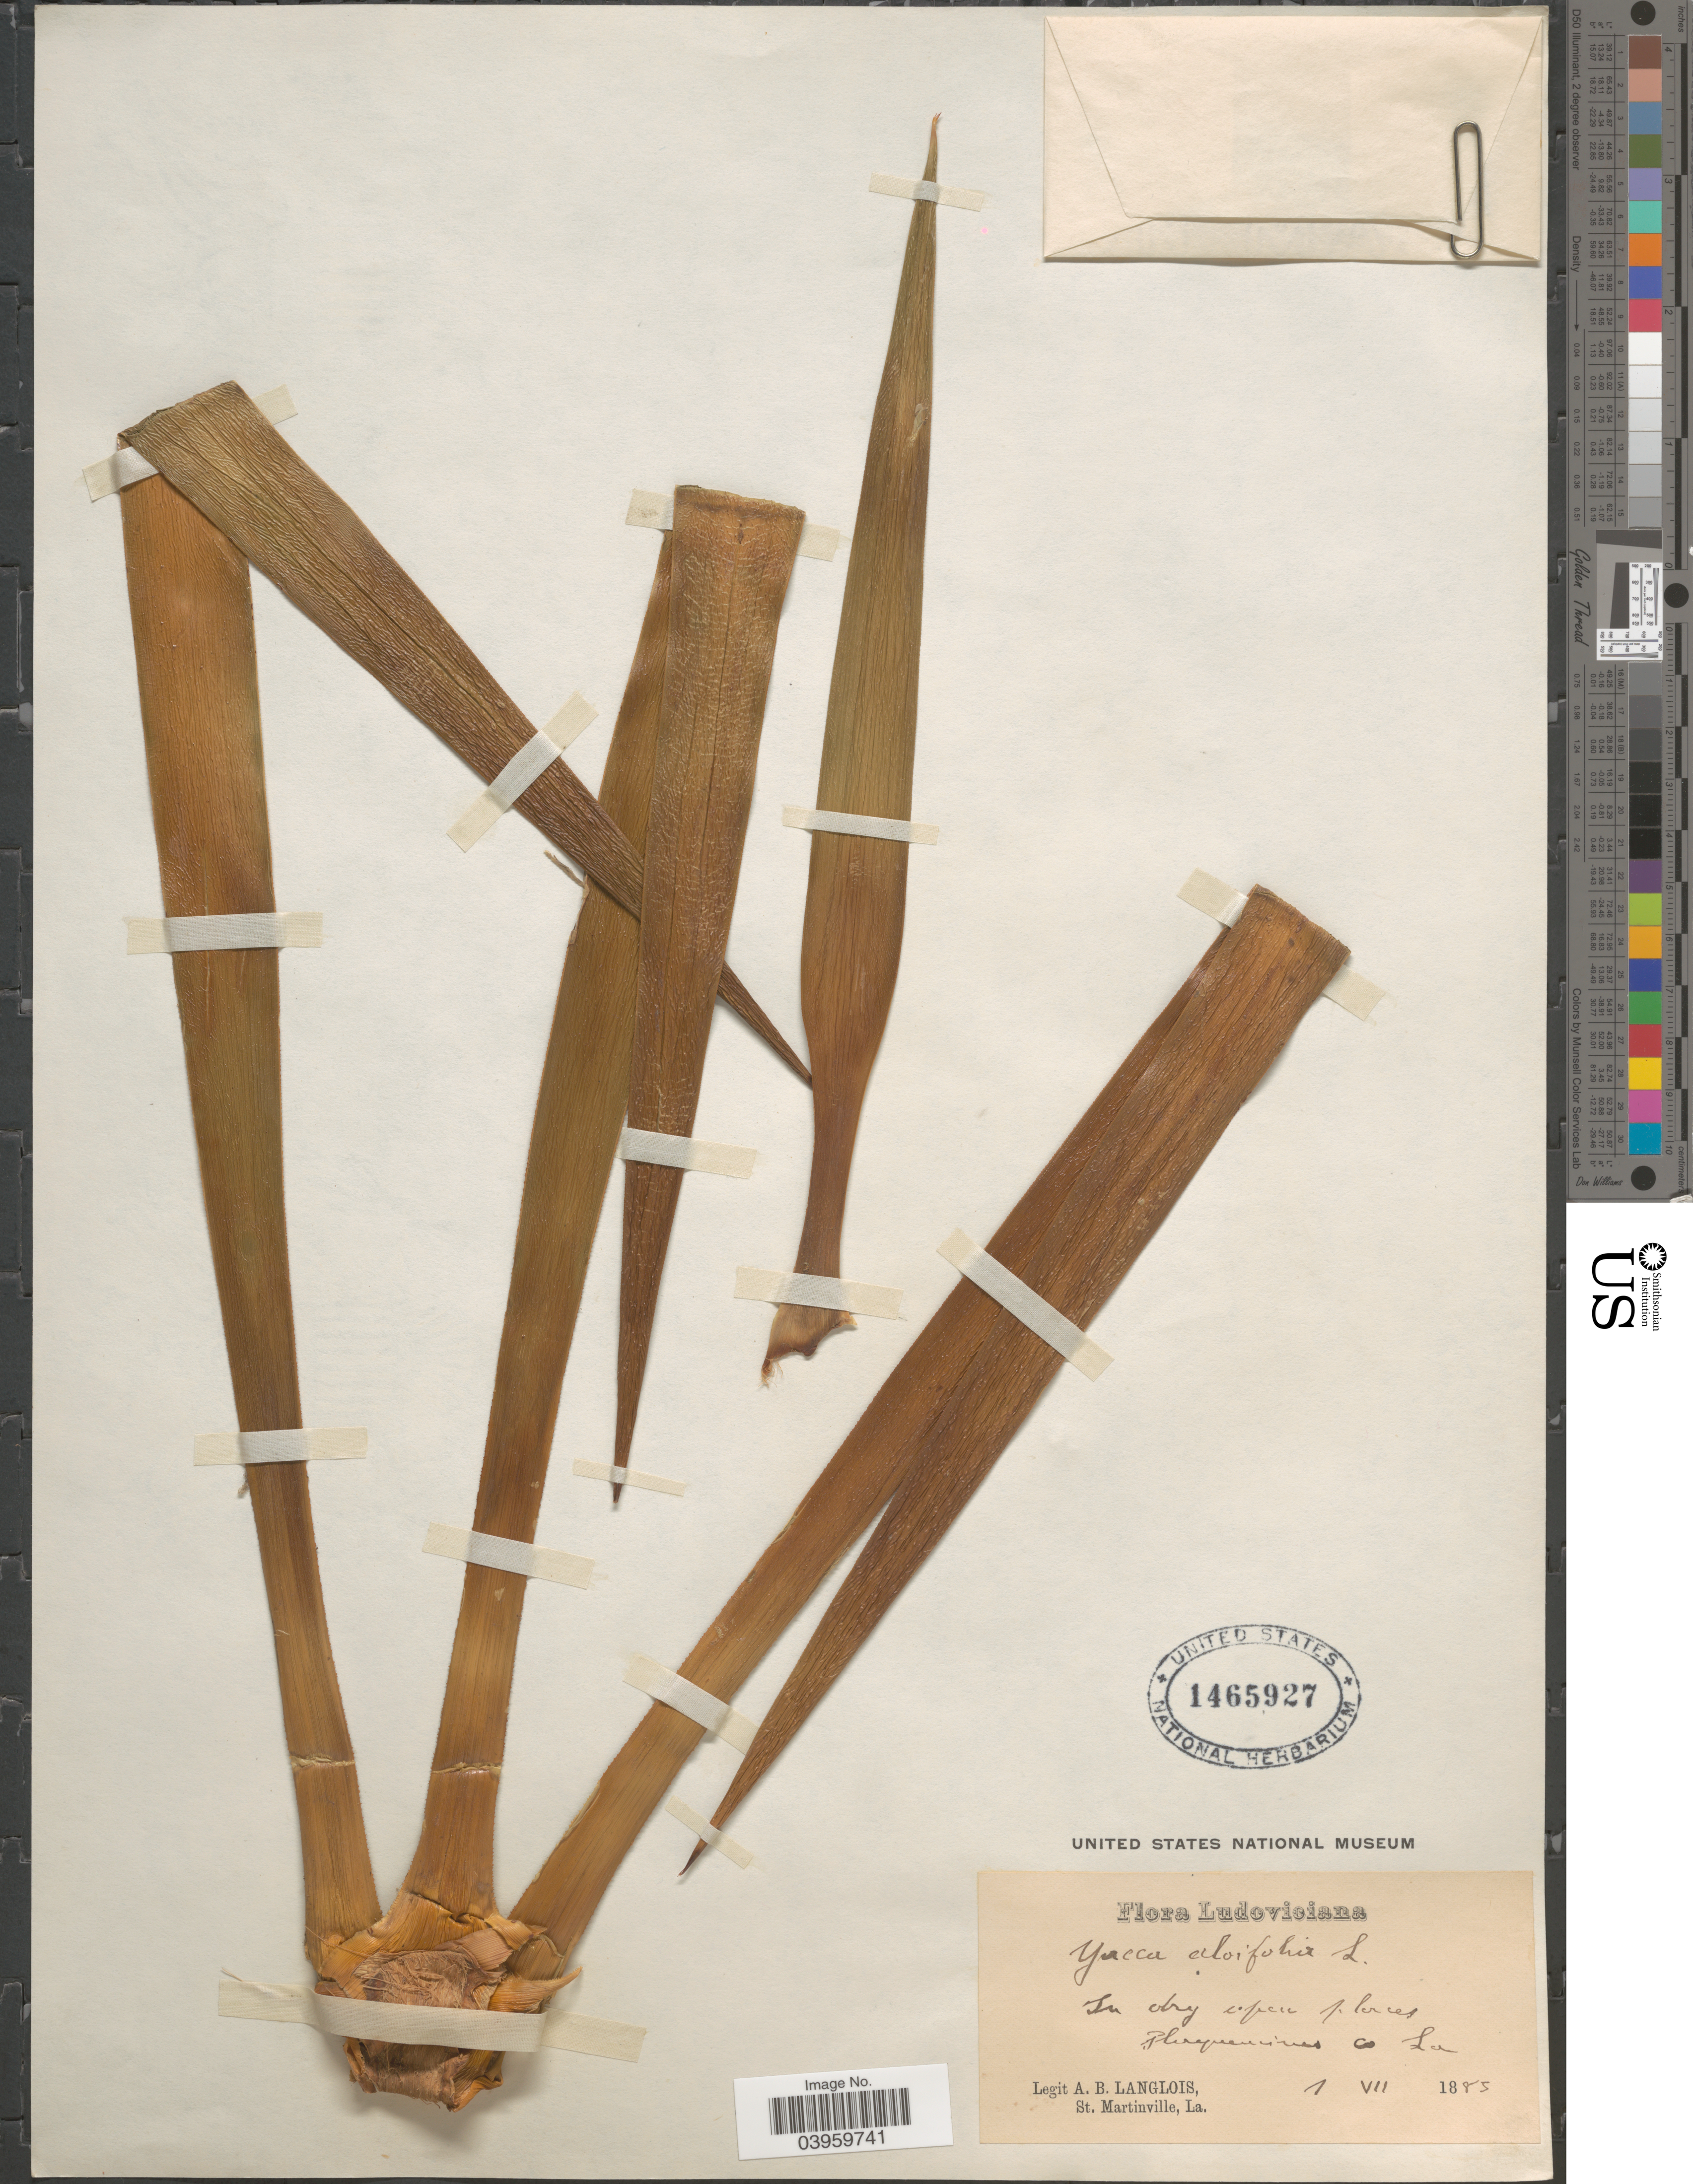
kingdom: Plantae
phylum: Tracheophyta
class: Liliopsida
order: Asparagales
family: Asparagaceae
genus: Yucca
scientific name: Yucca aloifolia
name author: L.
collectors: A. Langlois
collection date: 1885-07-01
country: United States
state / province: Louisiana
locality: Ludoviciana. Plaquemines Co.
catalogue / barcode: US 1465927